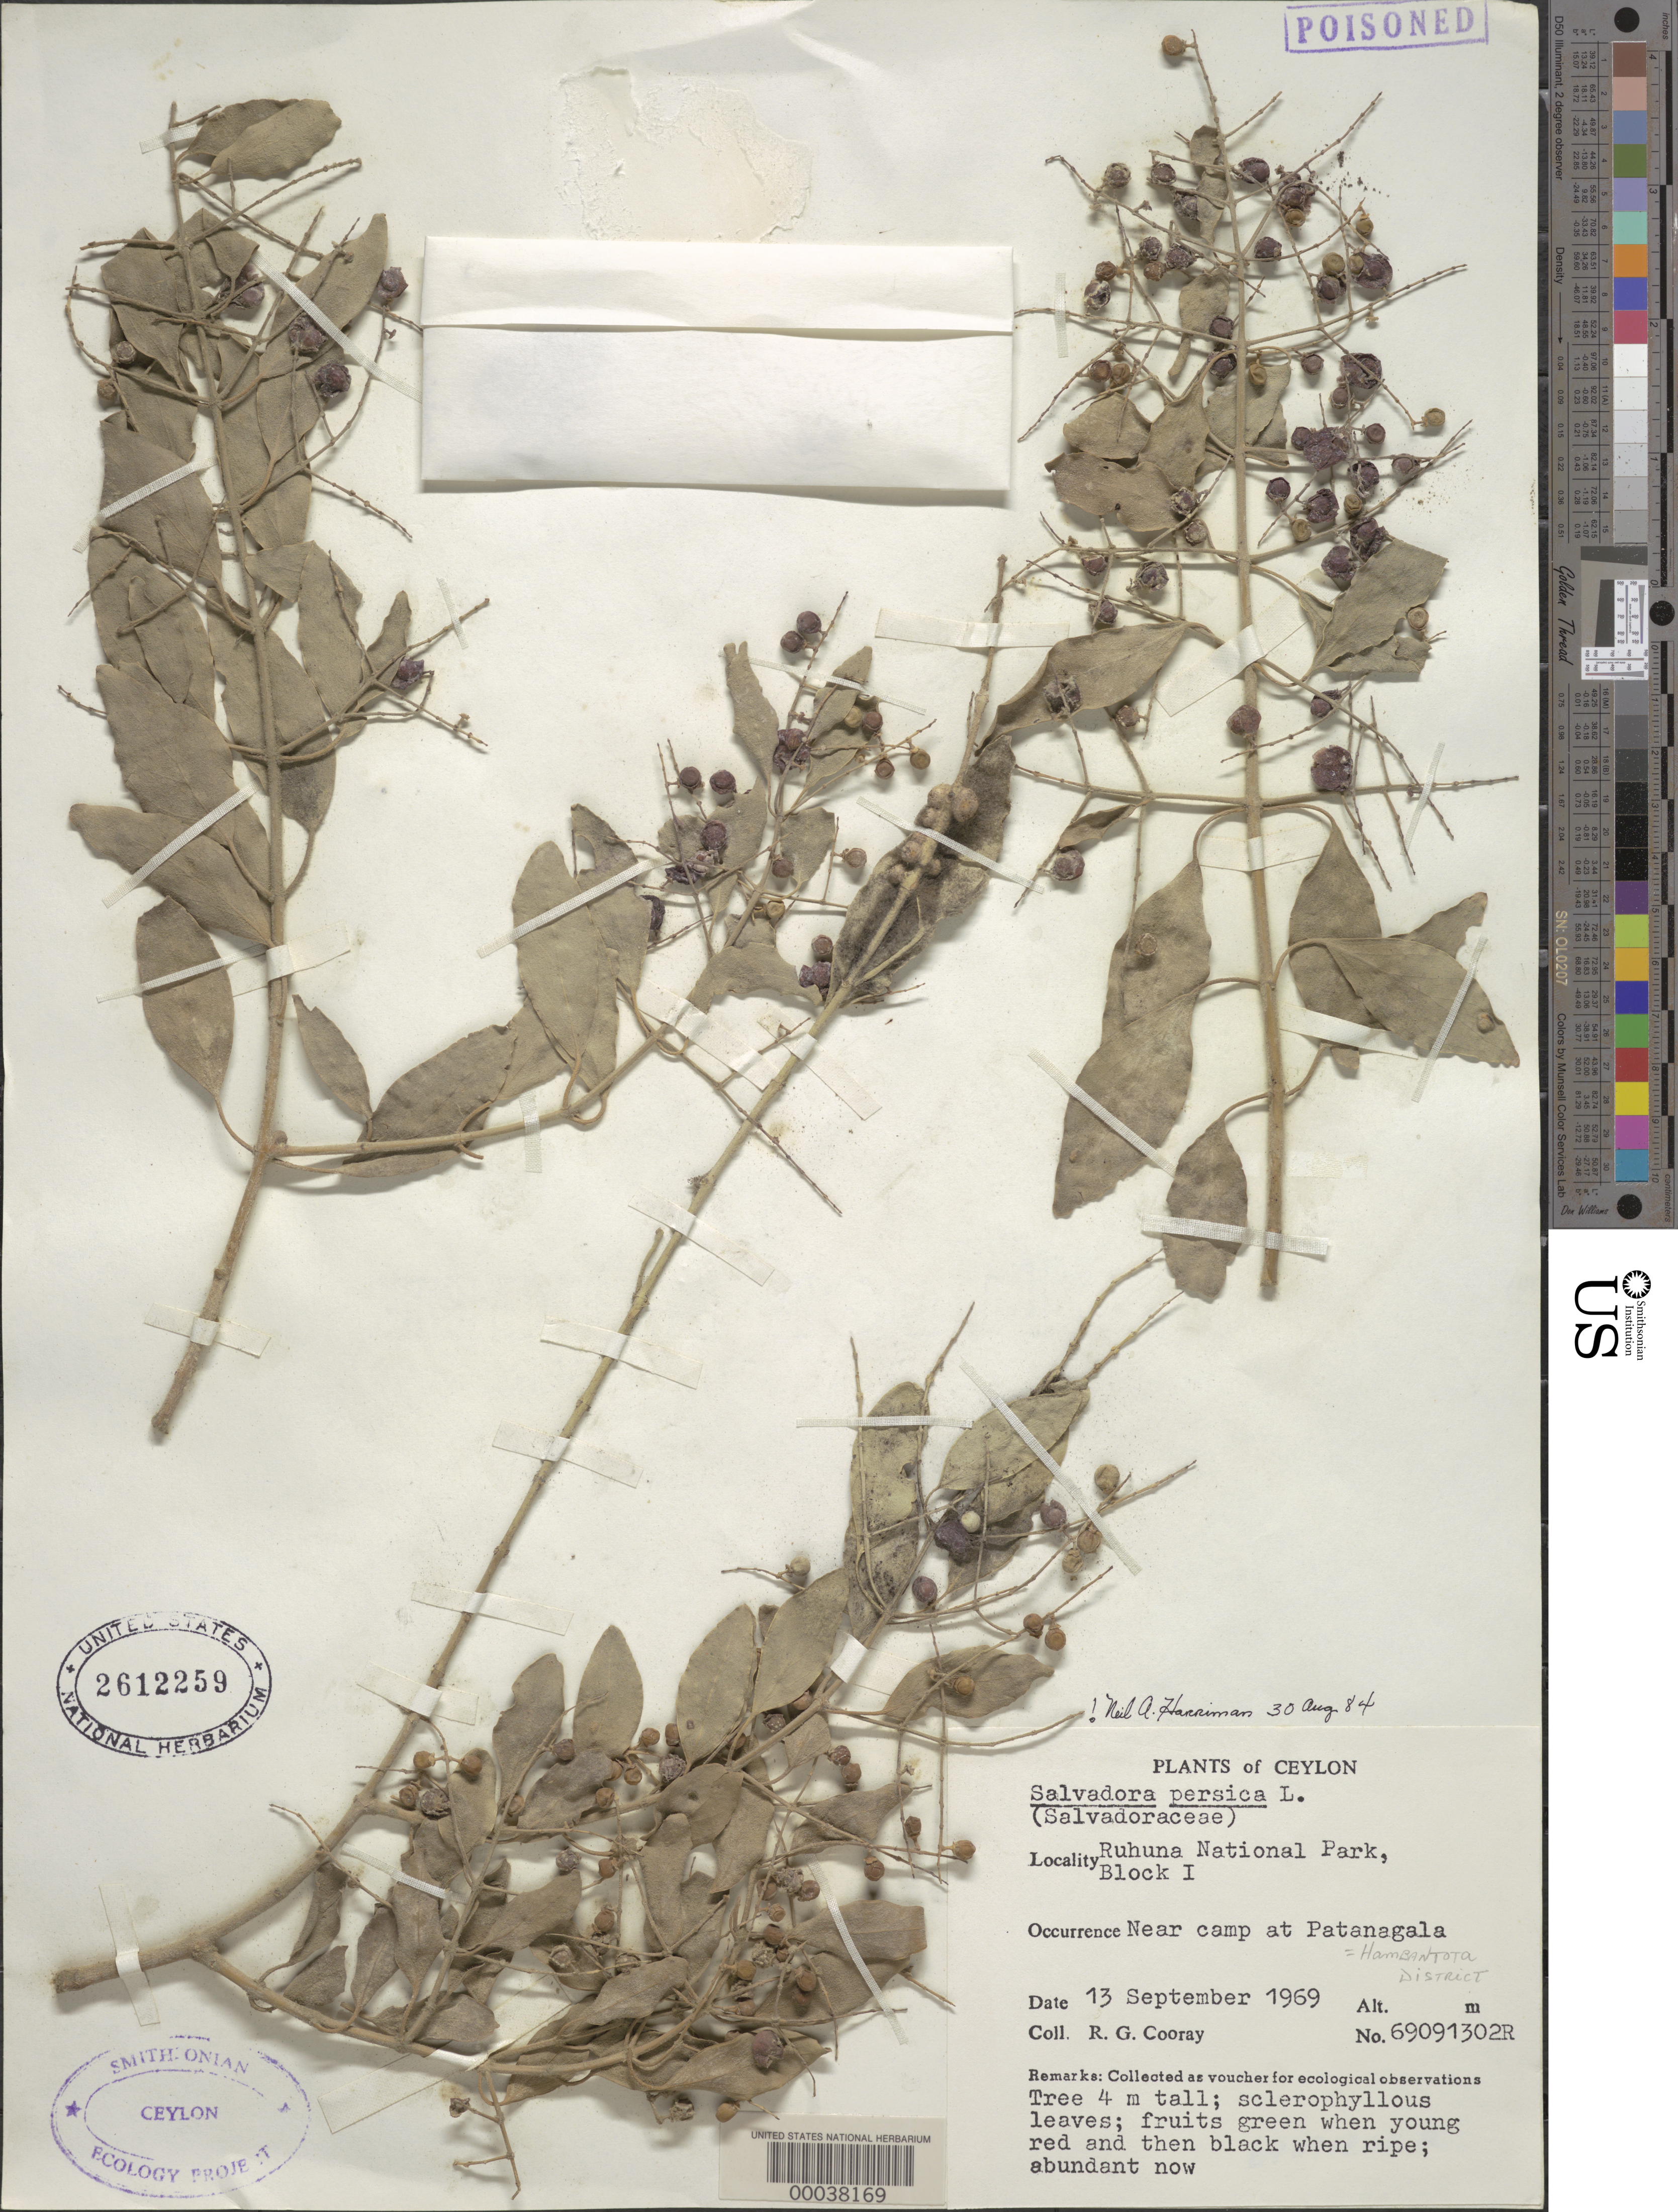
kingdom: Plantae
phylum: Tracheophyta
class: Magnoliopsida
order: Brassicales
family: Salvadoraceae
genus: Salvadora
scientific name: Salvadora persica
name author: L.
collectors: R. Cooray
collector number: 69091302R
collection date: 1969-09-13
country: Sri Lanka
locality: Ceylon. Ruhuna National Park, Block I. Near camp at Patanagala = Hambantota District.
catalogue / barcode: US 2612259